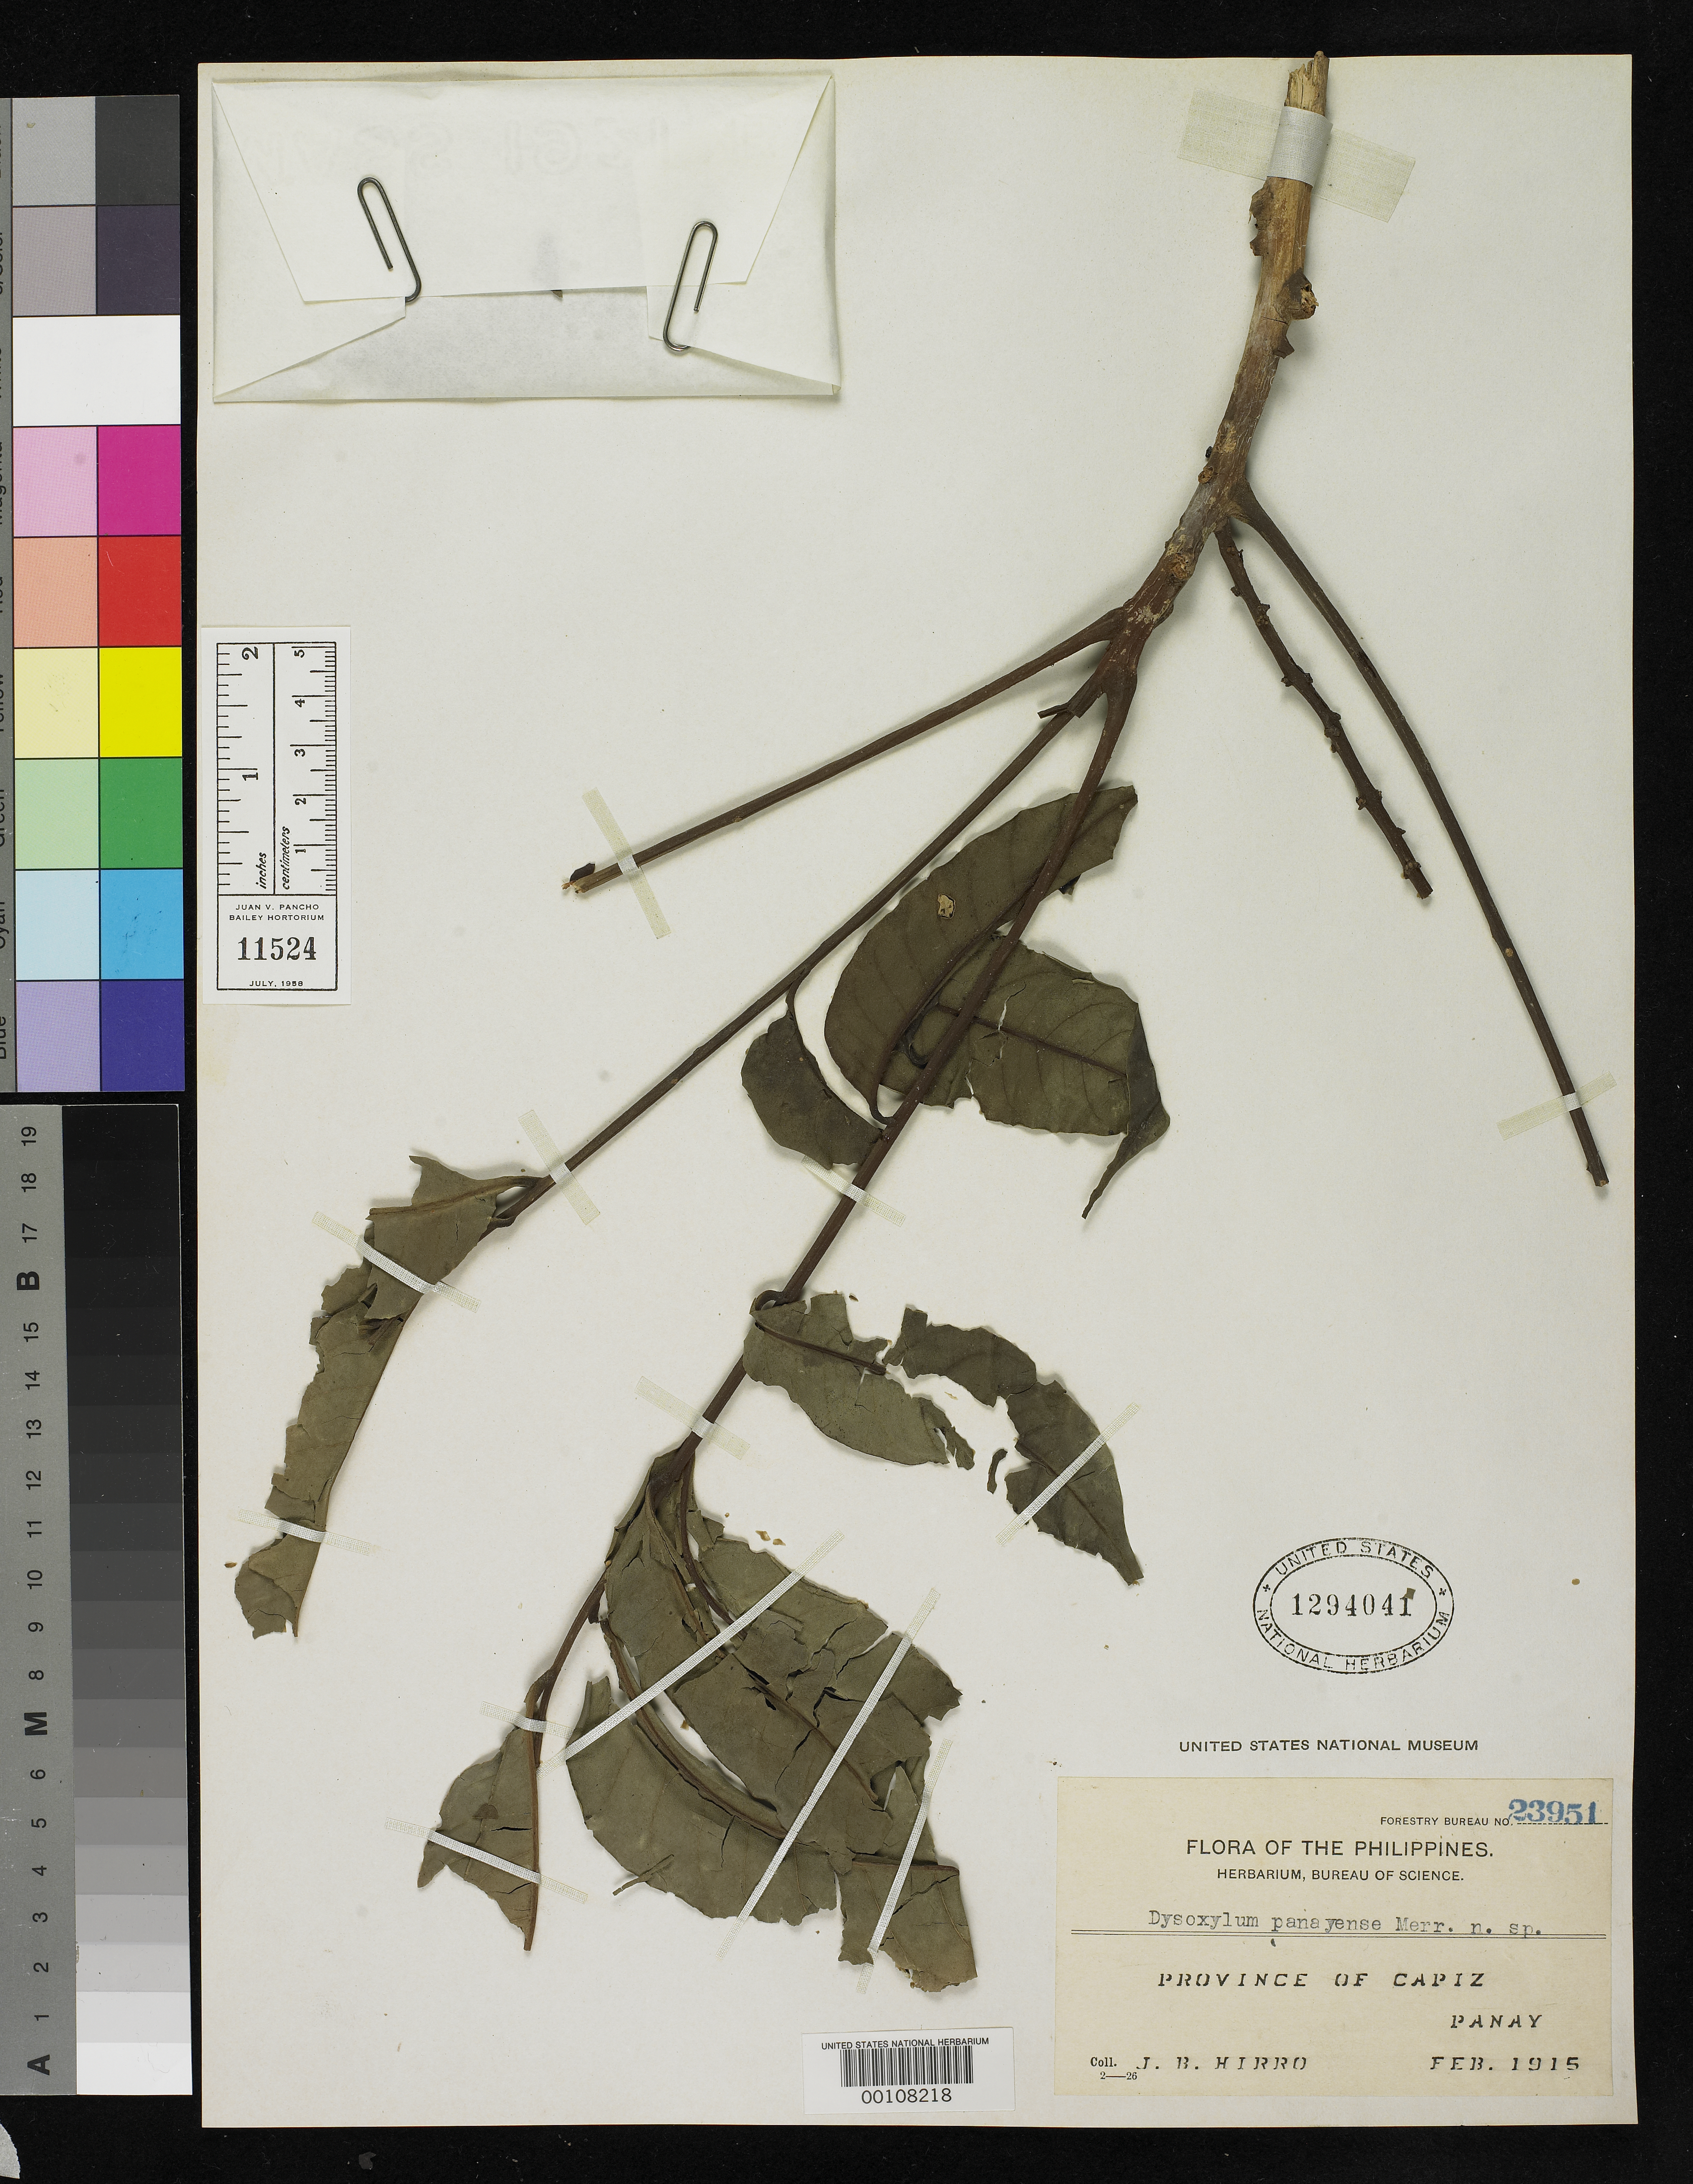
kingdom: Plantae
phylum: Tracheophyta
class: Magnoliopsida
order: Sapindales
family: Meliaceae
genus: Dysoxylum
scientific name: Dysoxylum panayense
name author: Merr.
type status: Isotype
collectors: J. Hirro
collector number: Bur. Sci. 23951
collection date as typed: Feb 1915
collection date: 1915-02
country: Philippines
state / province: Western Visayas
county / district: Capiz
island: Panay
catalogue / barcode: US 1294041